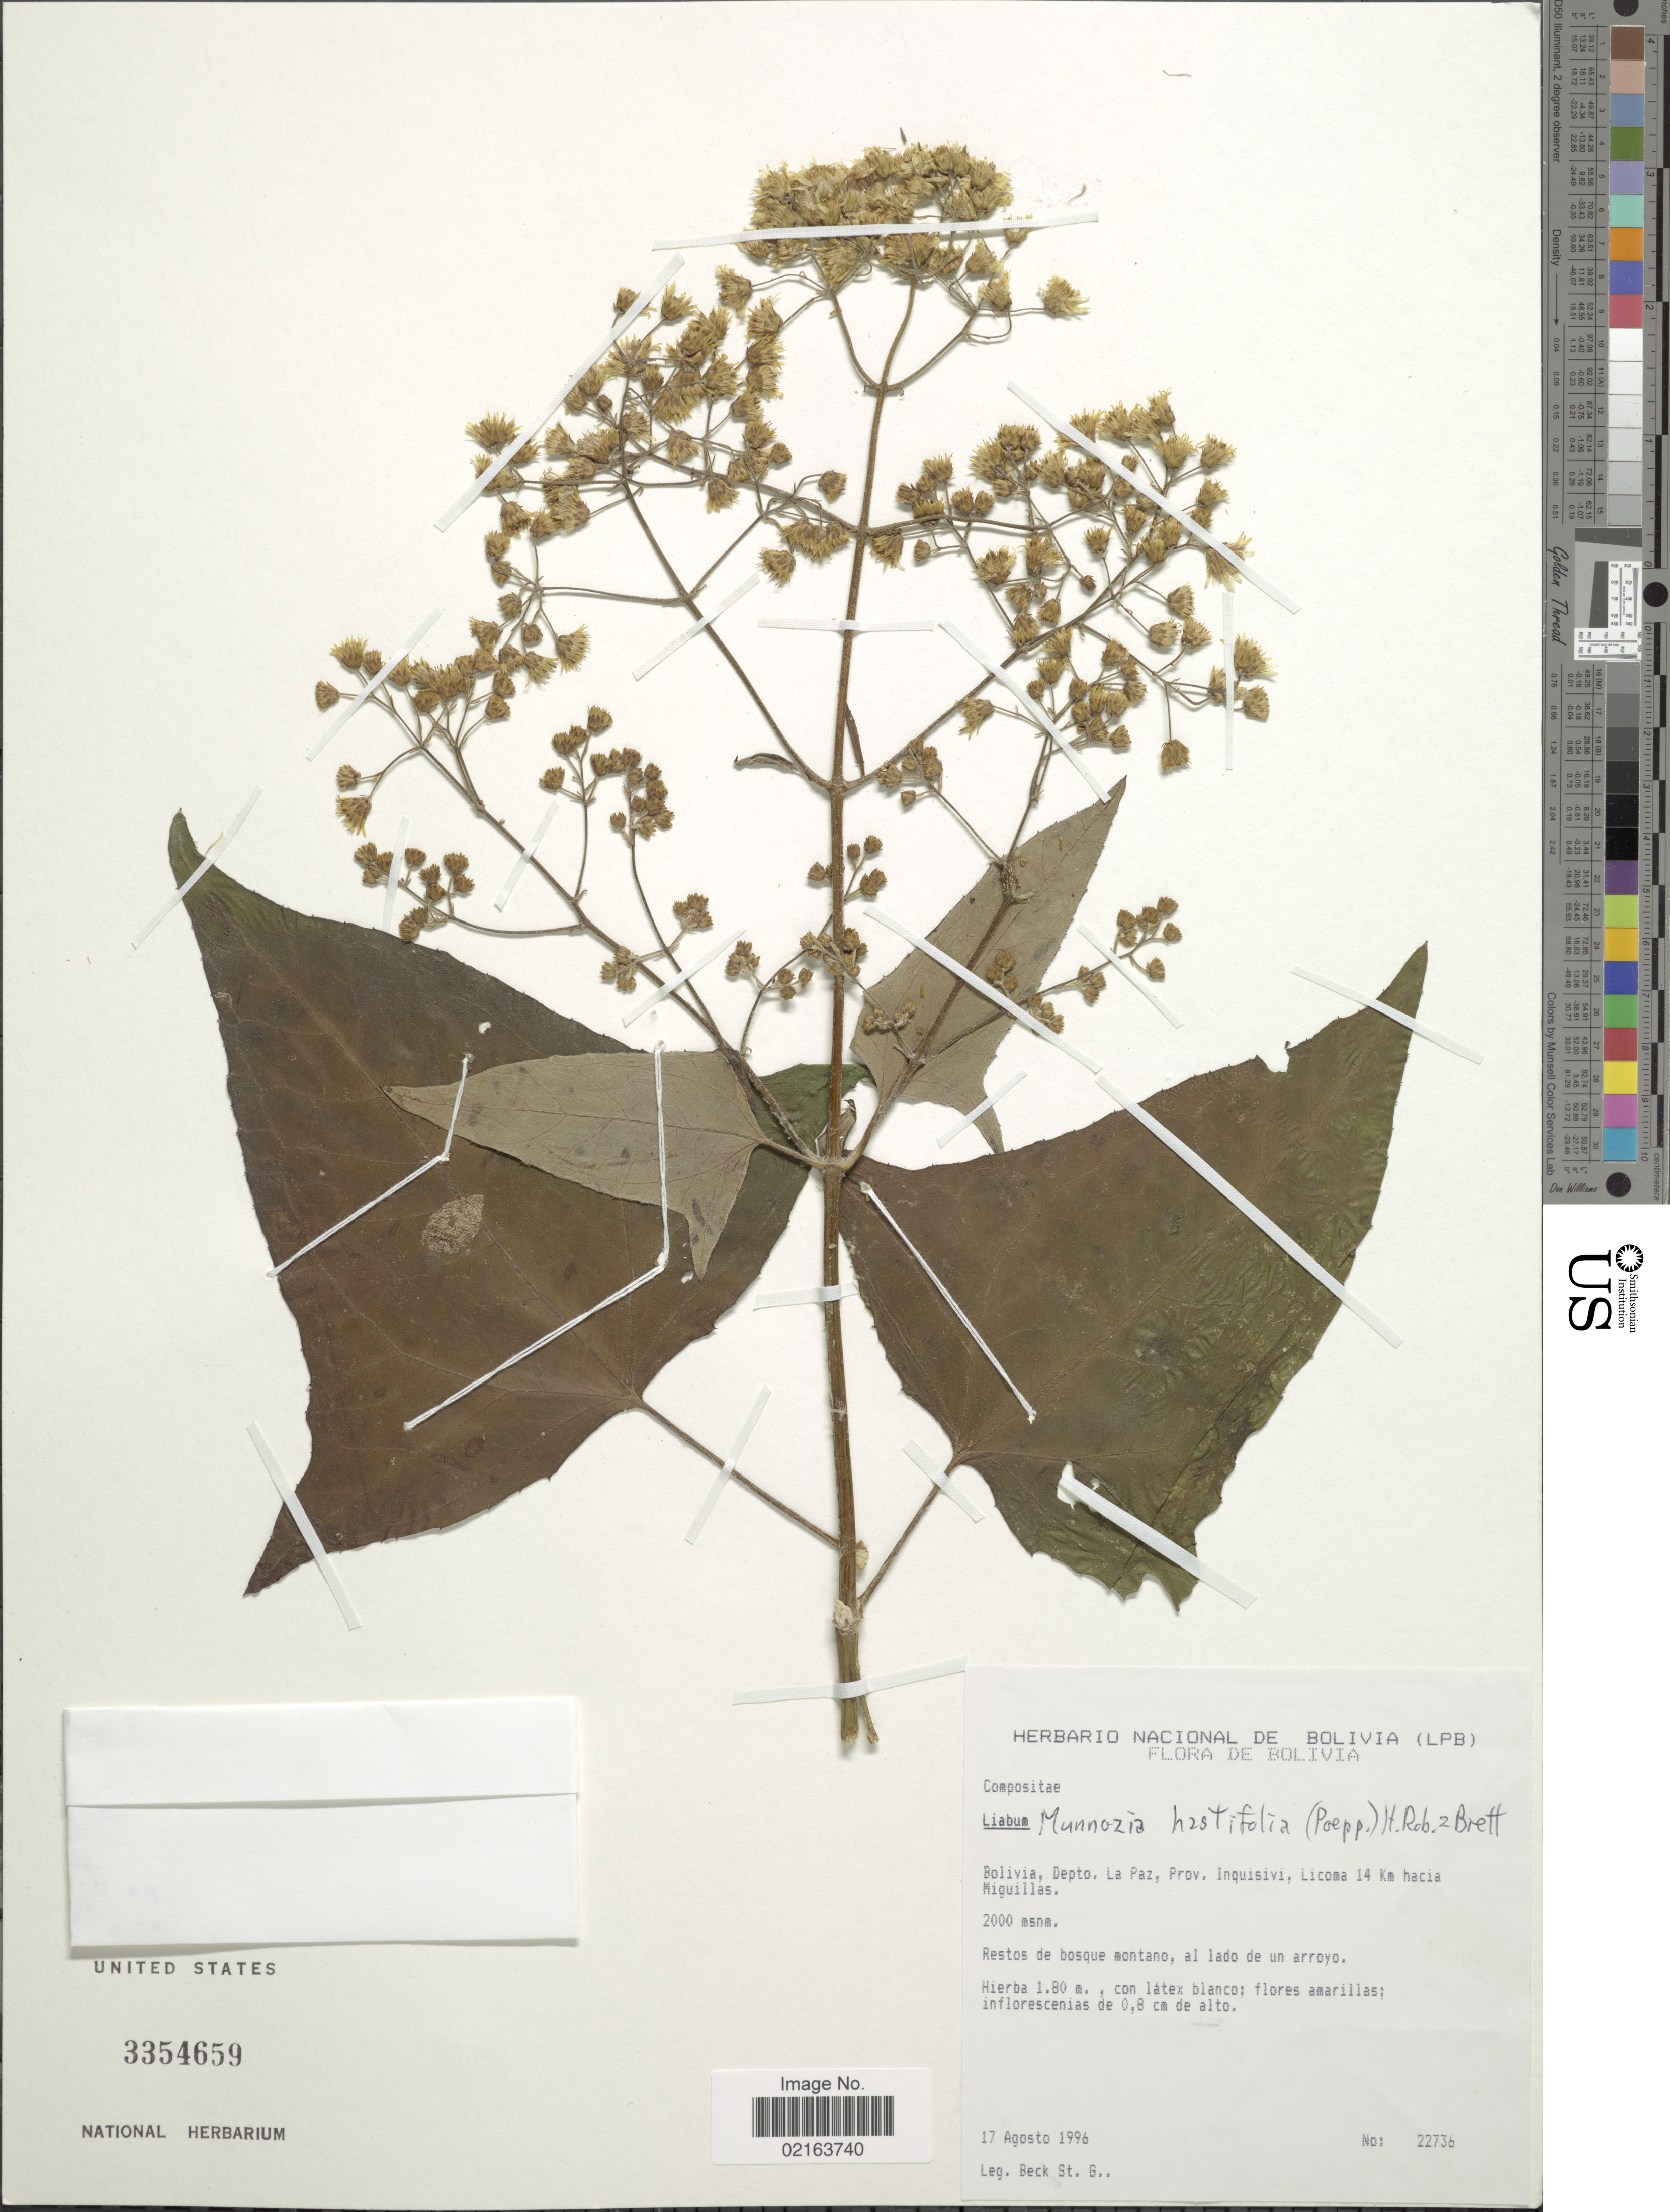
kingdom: Plantae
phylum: Tracheophyta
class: Magnoliopsida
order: Asterales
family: Asteraceae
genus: Munnozia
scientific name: Munnozia hastifolia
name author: (Poepp.) H. Rob. & Brettell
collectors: S. G. Beck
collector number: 22736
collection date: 1996-08-17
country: Bolivia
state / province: La Paz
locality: Depto. La Paz, Prov. Inquisivi, Licoma 14 km hacia Miguillas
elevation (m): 2000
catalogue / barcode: US 3354659